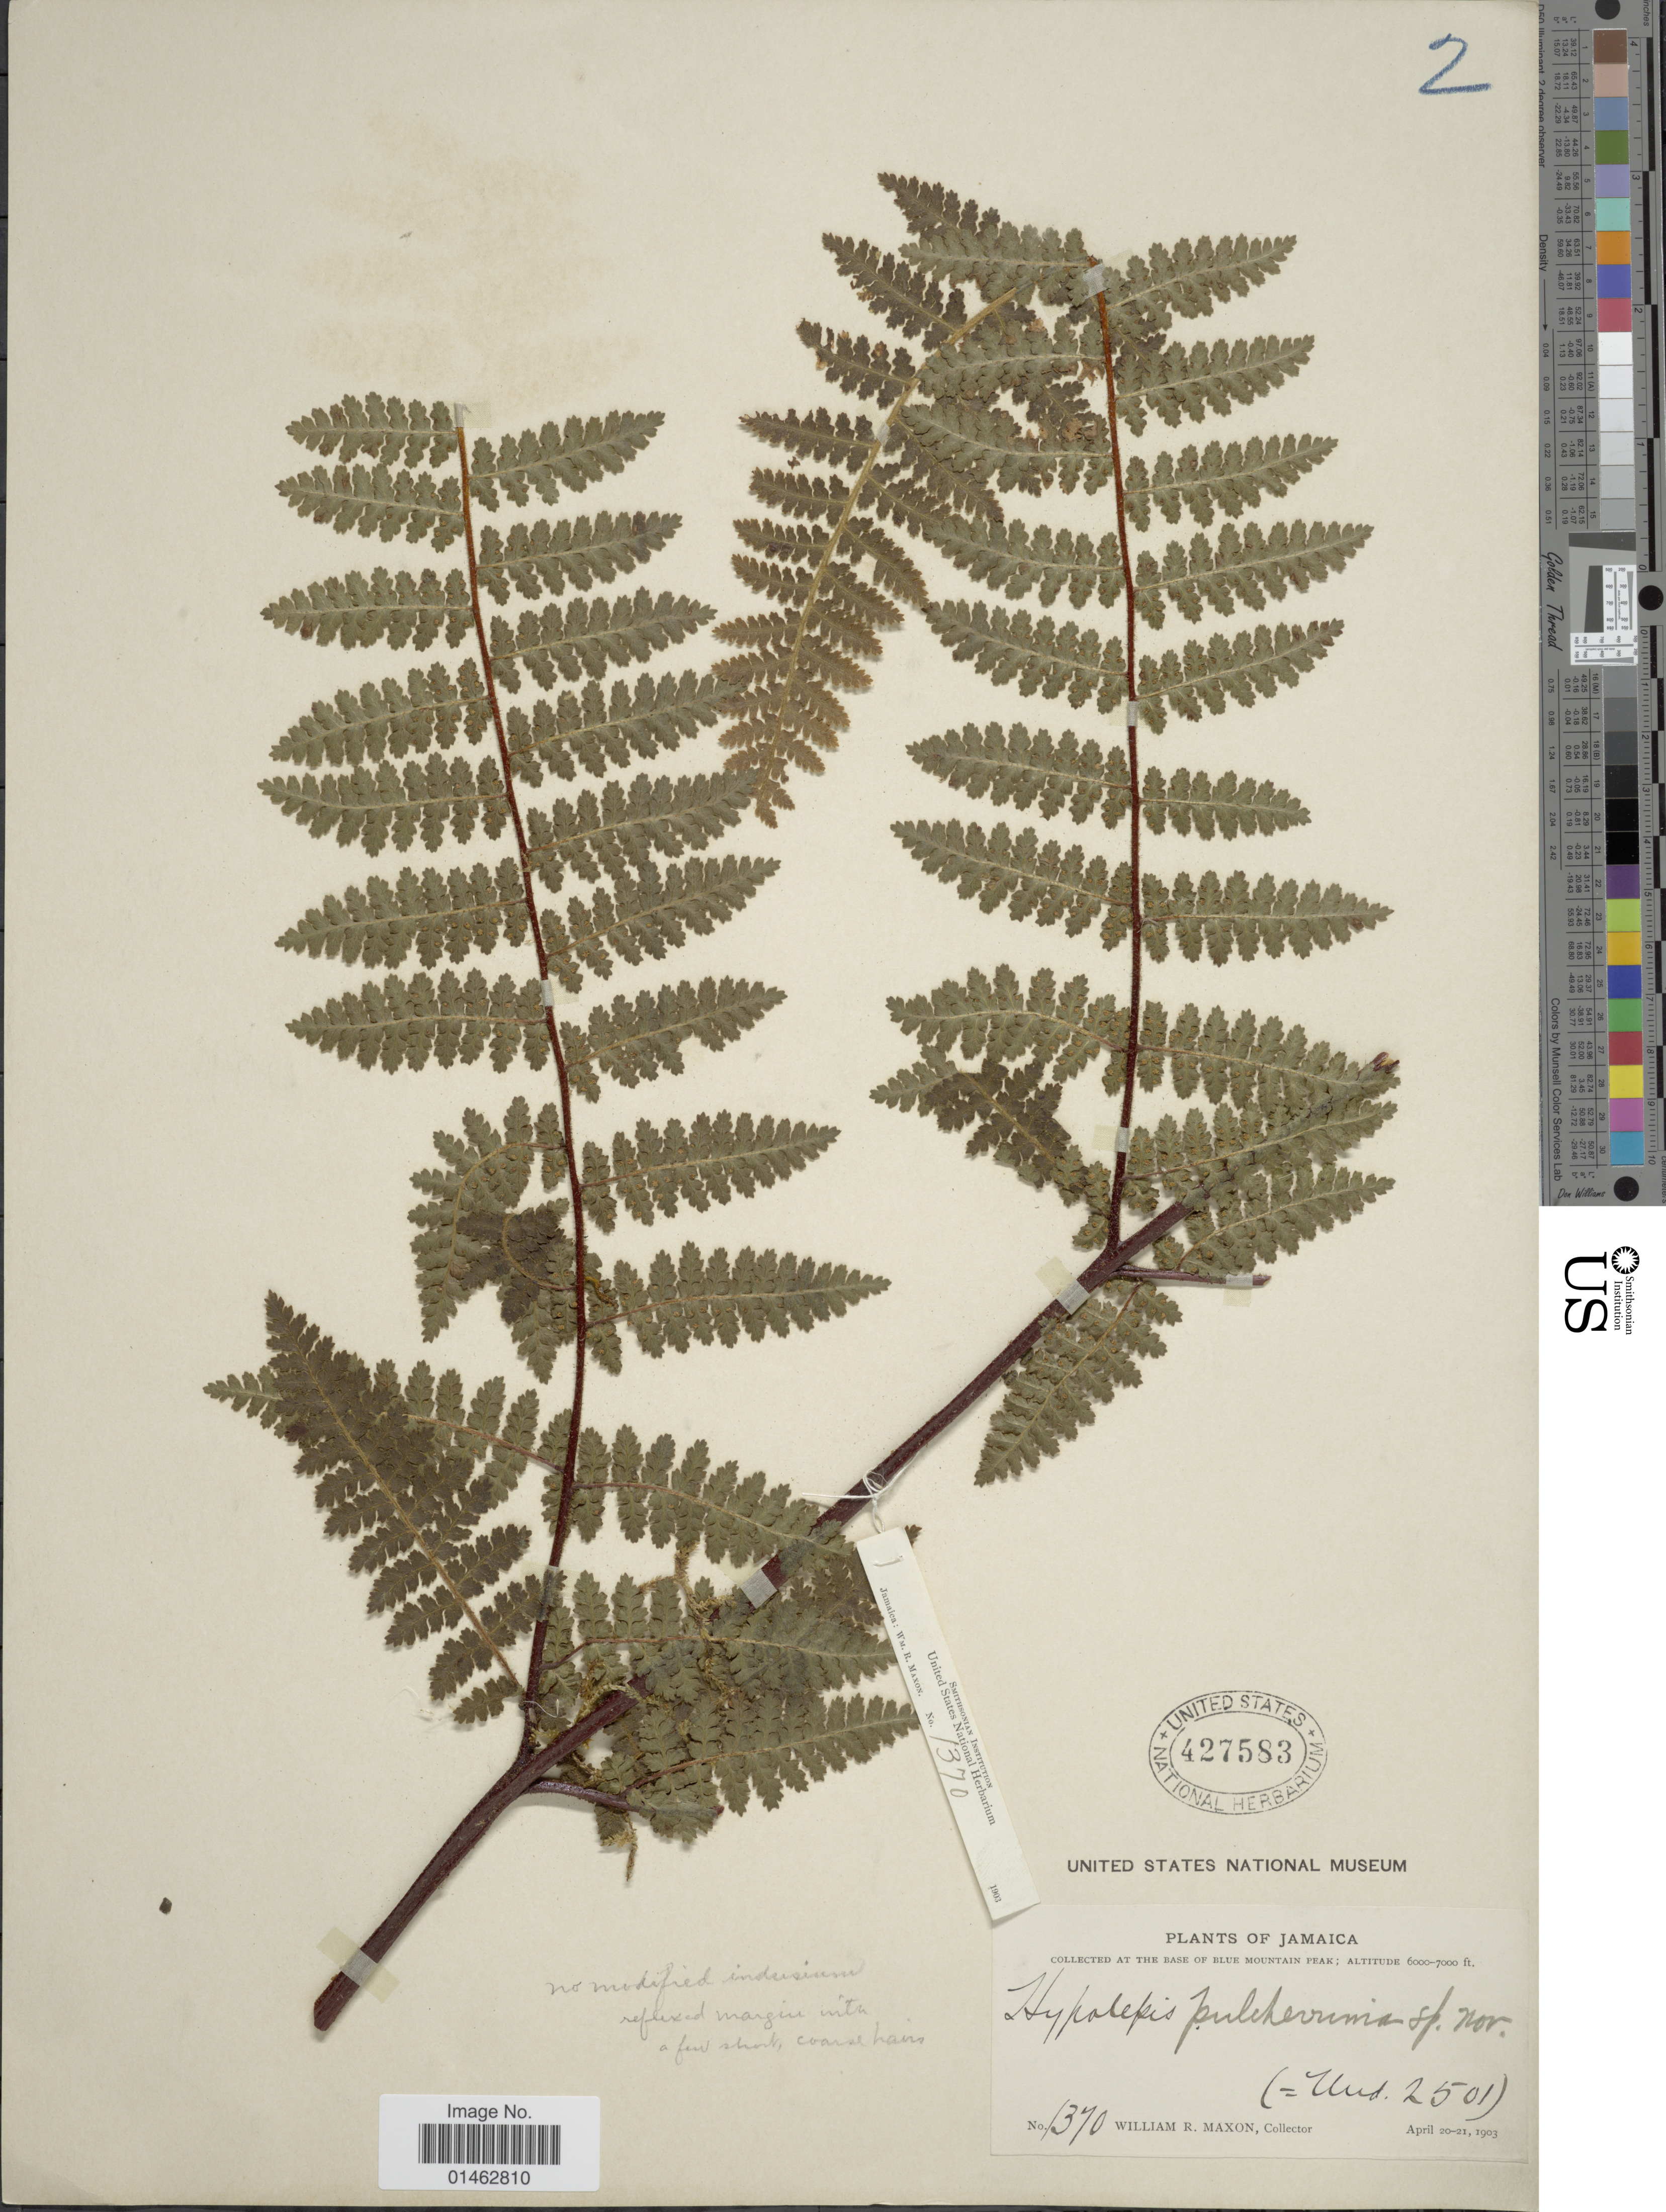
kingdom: Plantae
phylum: Tracheophyta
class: Polypodiopsida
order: Polypodiales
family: Dennstaedtiaceae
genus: Hypolepis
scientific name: Hypolepis pulcherrima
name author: Underw. & Maxon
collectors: W. R. Maxon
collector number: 1370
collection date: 1903-04-20/1903-04-21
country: Jamaica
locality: At the base of Blue Mountain Peak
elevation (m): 1829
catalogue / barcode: US 427583